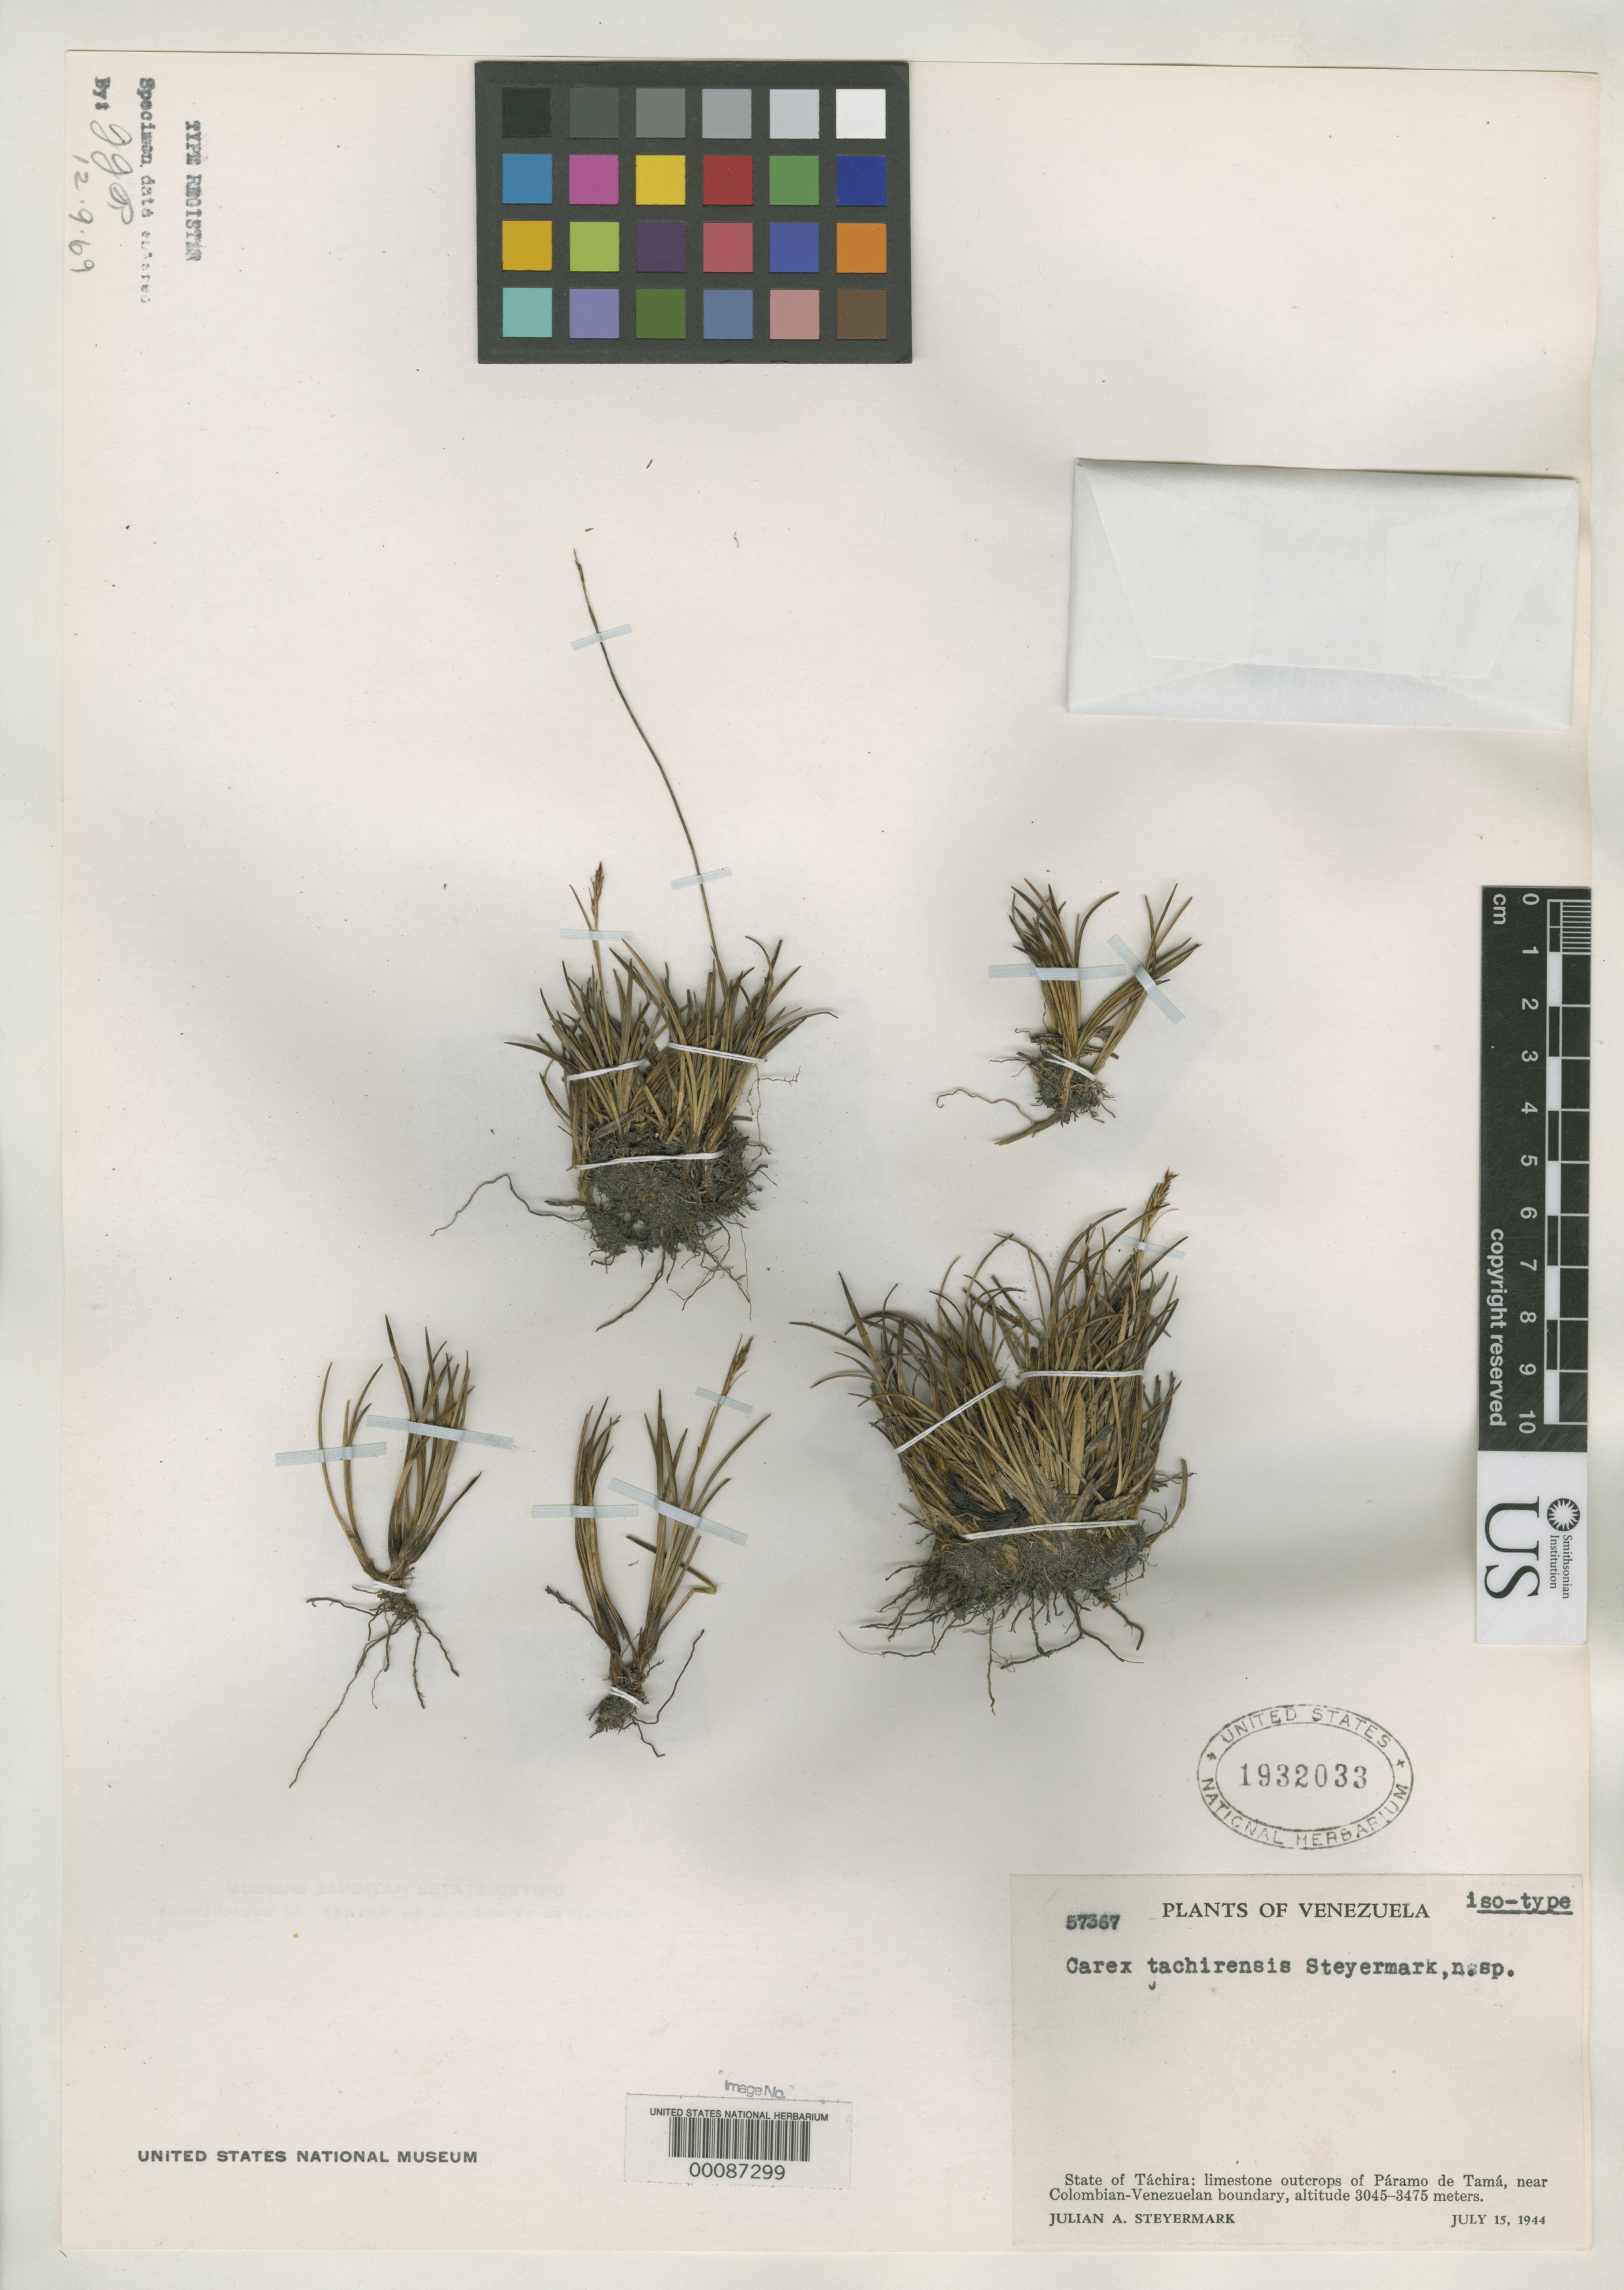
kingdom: Plantae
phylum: Tracheophyta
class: Liliopsida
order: Poales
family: Cyperaceae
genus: Carex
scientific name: Carex tachirensis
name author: Steyerm.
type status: Isotype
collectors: J. Steyermark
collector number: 57367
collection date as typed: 15 Jun 1944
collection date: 1944-06-15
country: Venezuela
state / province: Tachira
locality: Outcrops of Paramo de Tama, near Colombian-Venezuela boundary.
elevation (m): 3045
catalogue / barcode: US 1932033